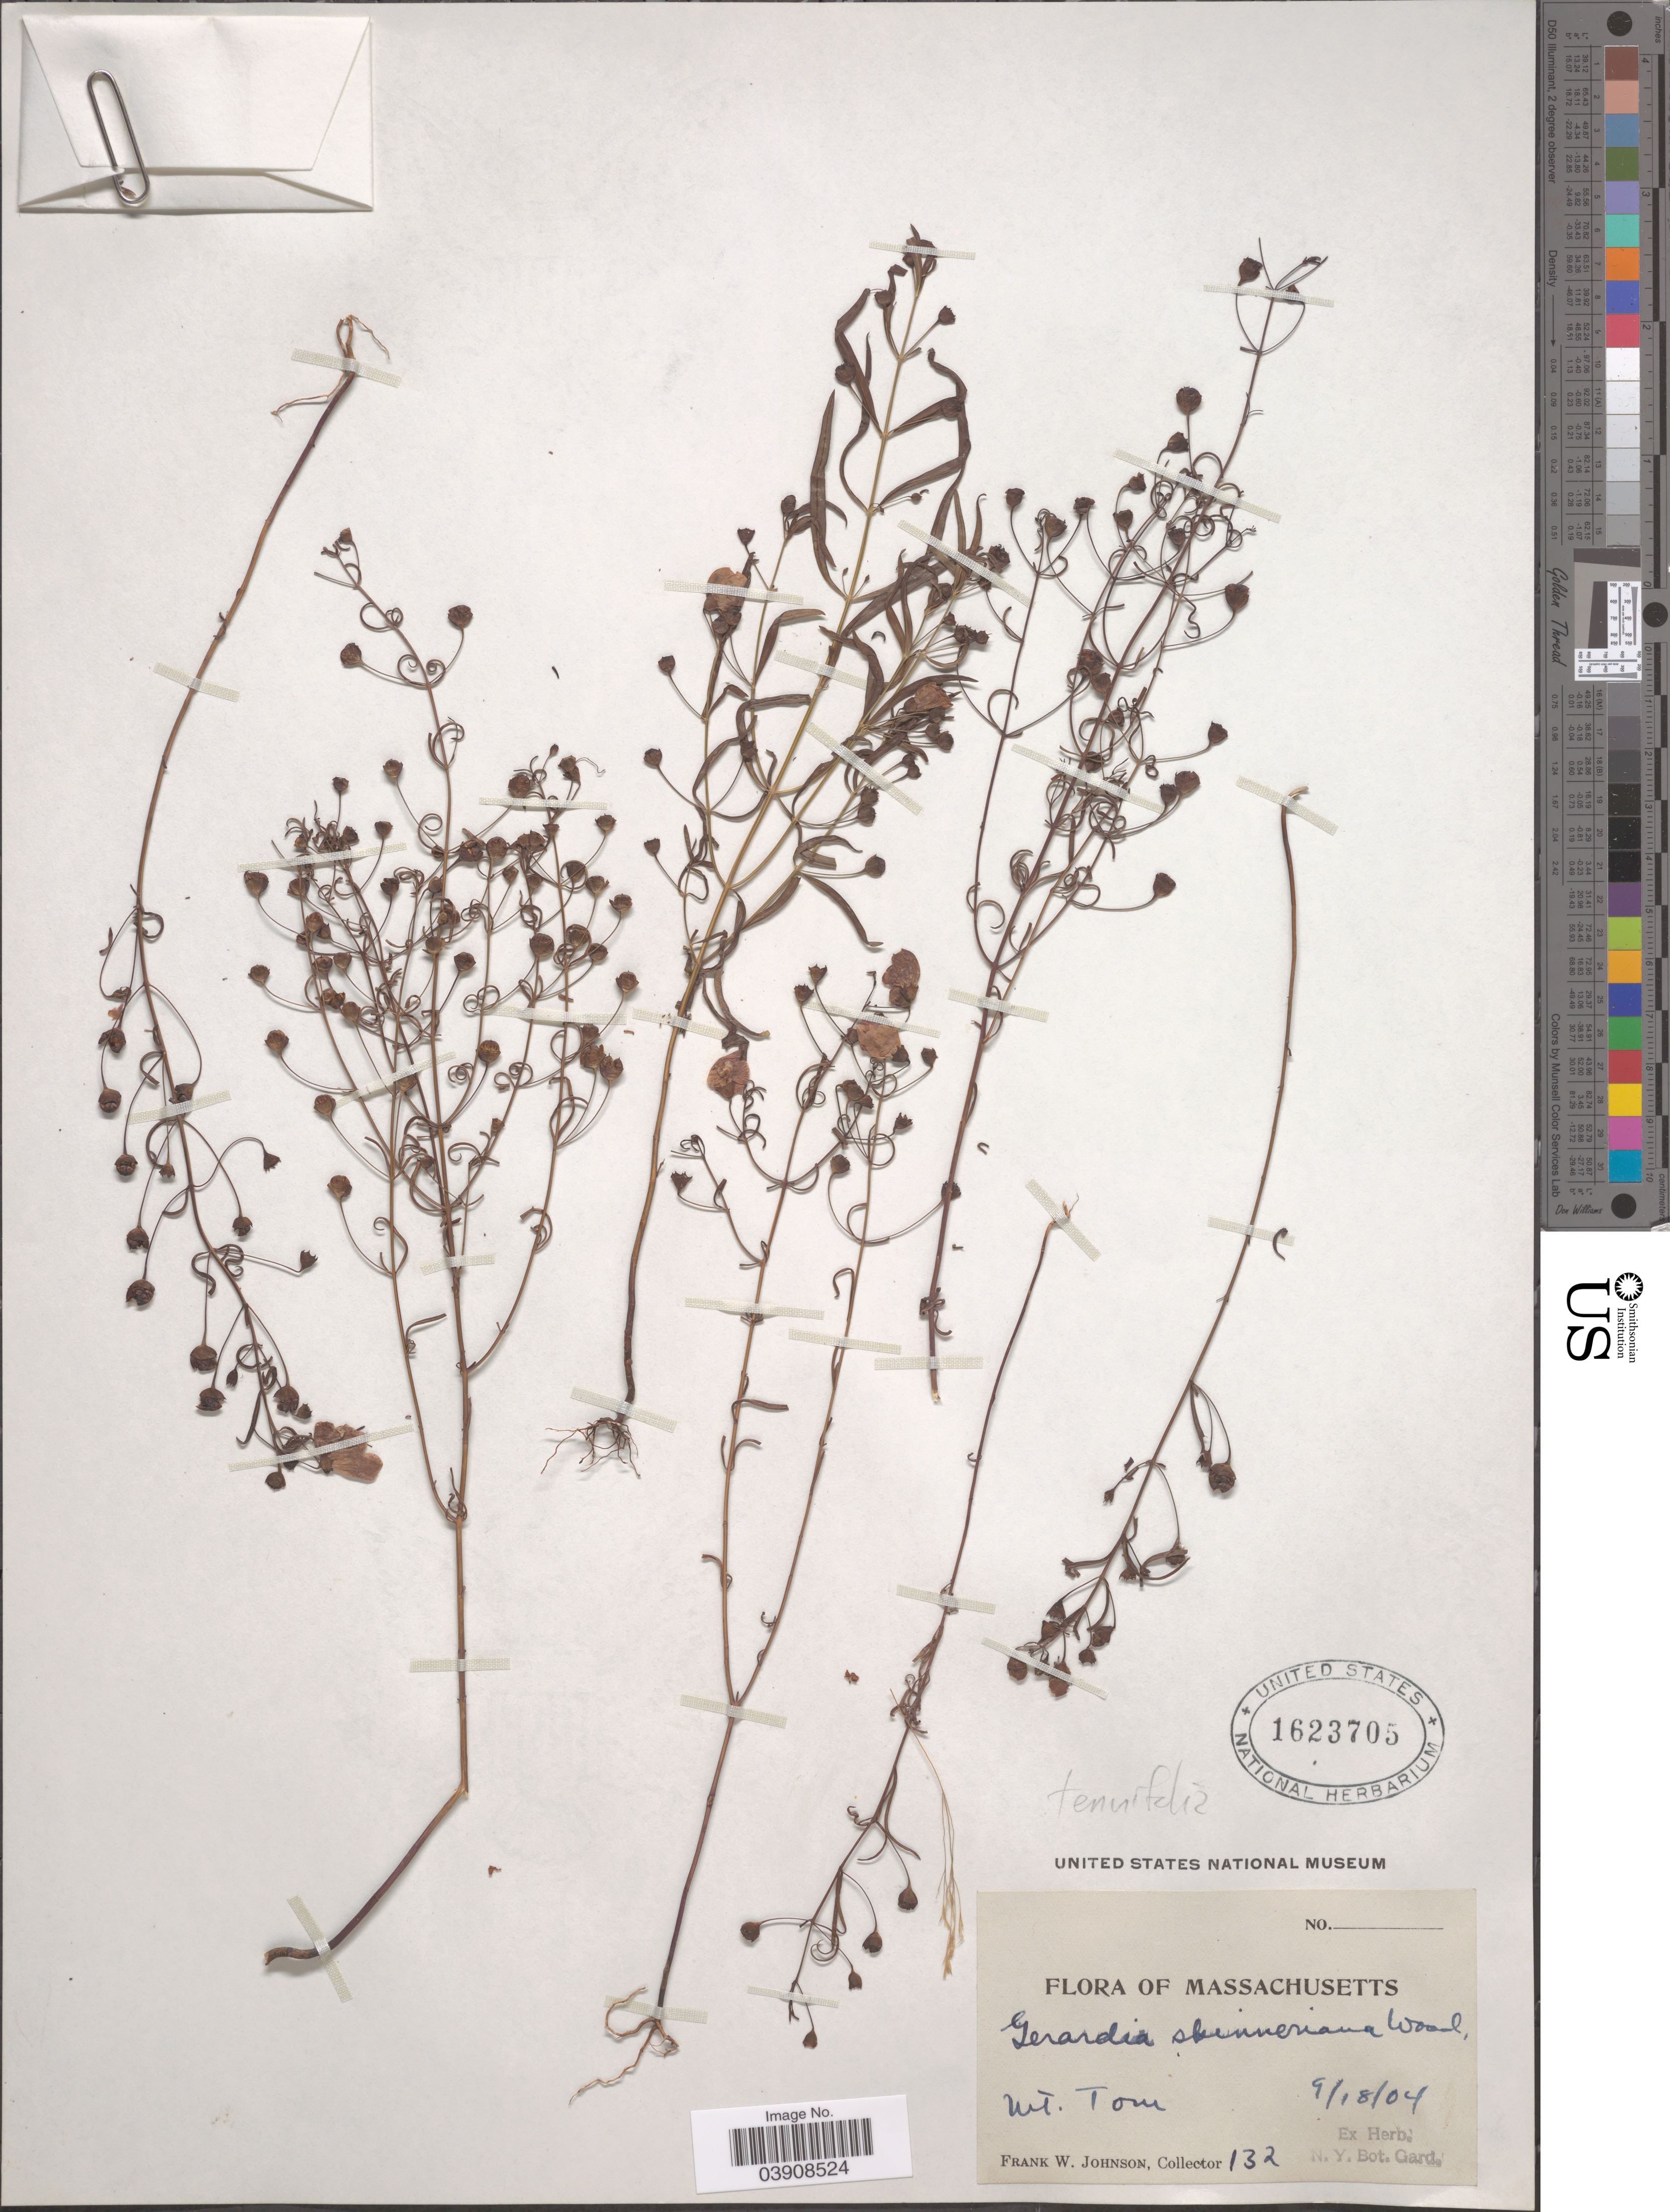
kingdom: Plantae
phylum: Tracheophyta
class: Magnoliopsida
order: Lamiales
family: Orobanchaceae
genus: Agalinis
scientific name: Agalinis tenuifolia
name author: (Vahl) Raf.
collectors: F. W. Johnson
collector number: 132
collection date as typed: Transcribed d/m/y: 18/9/4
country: United States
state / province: Massachusetts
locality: Mt. Tom.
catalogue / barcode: US 1623705